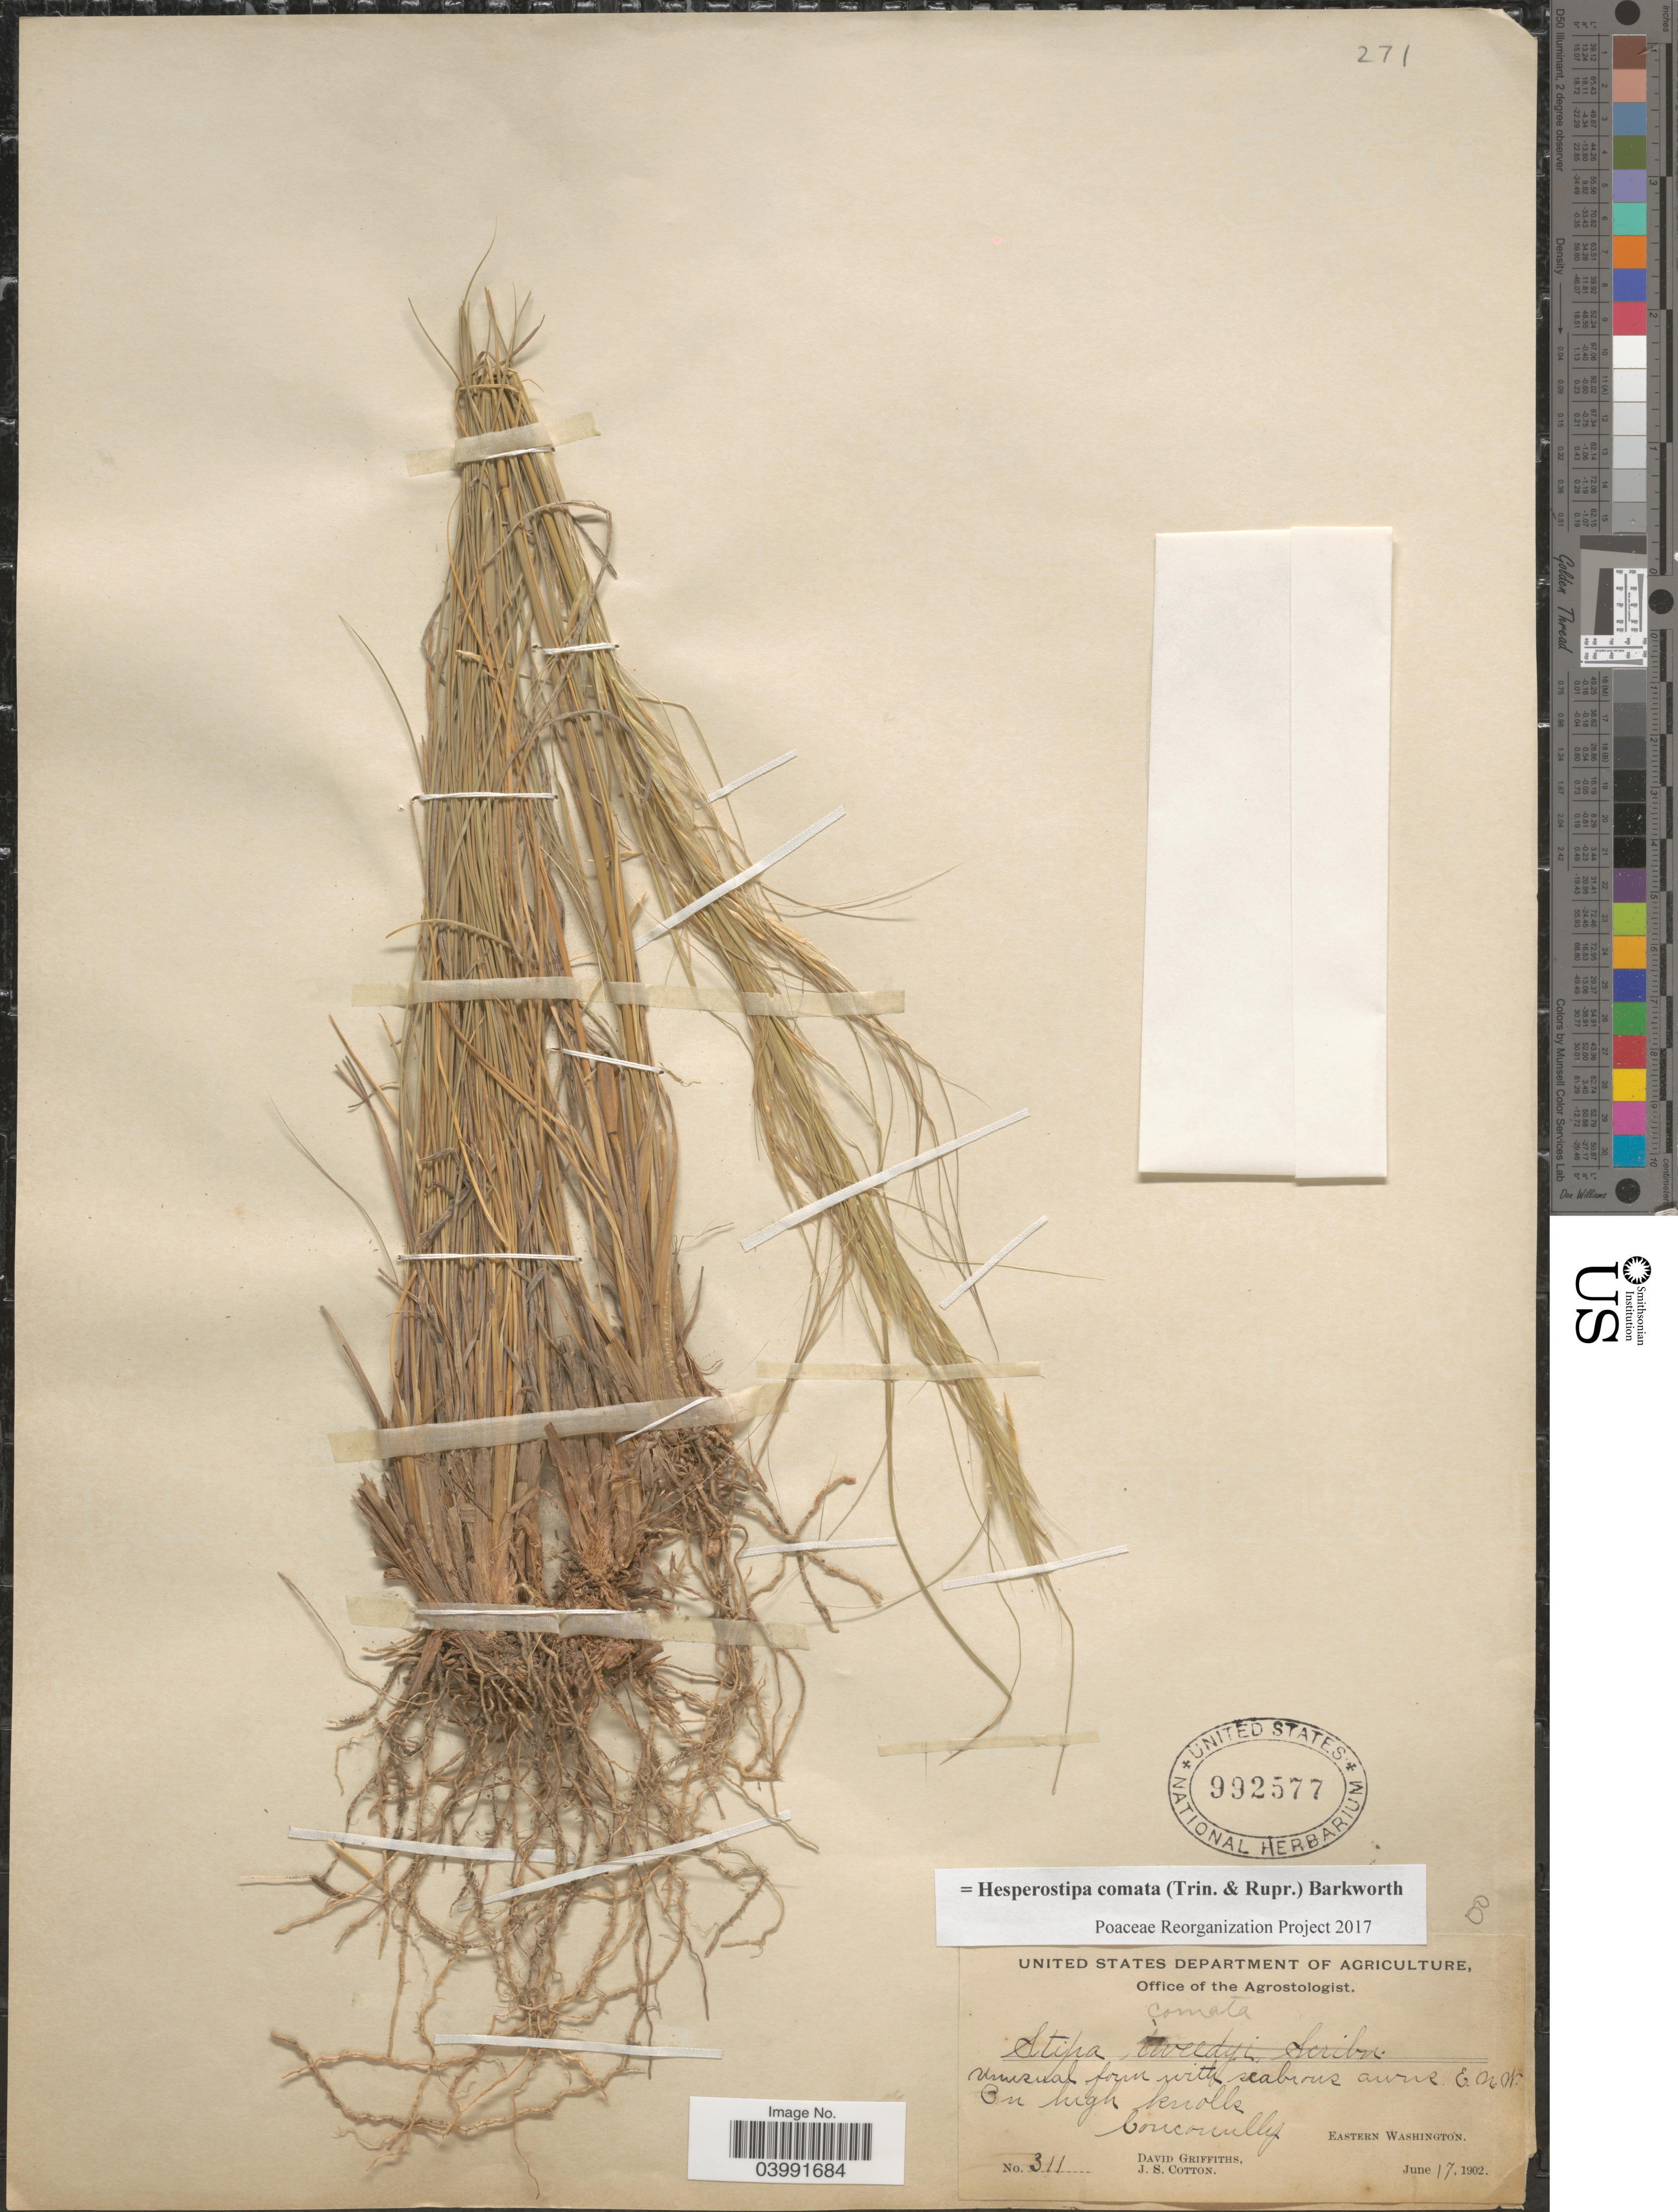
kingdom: Plantae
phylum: Tracheophyta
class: Liliopsida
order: Poales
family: Poaceae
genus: Hesperostipa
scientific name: Hesperostipa comata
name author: (Trin. & Rupr.) Barkworth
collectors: D. Griffiths & J. S. Cotton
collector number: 311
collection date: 1902-06-17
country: United States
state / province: Washington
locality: Conconully. Eastern Washington.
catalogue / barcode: US 992577